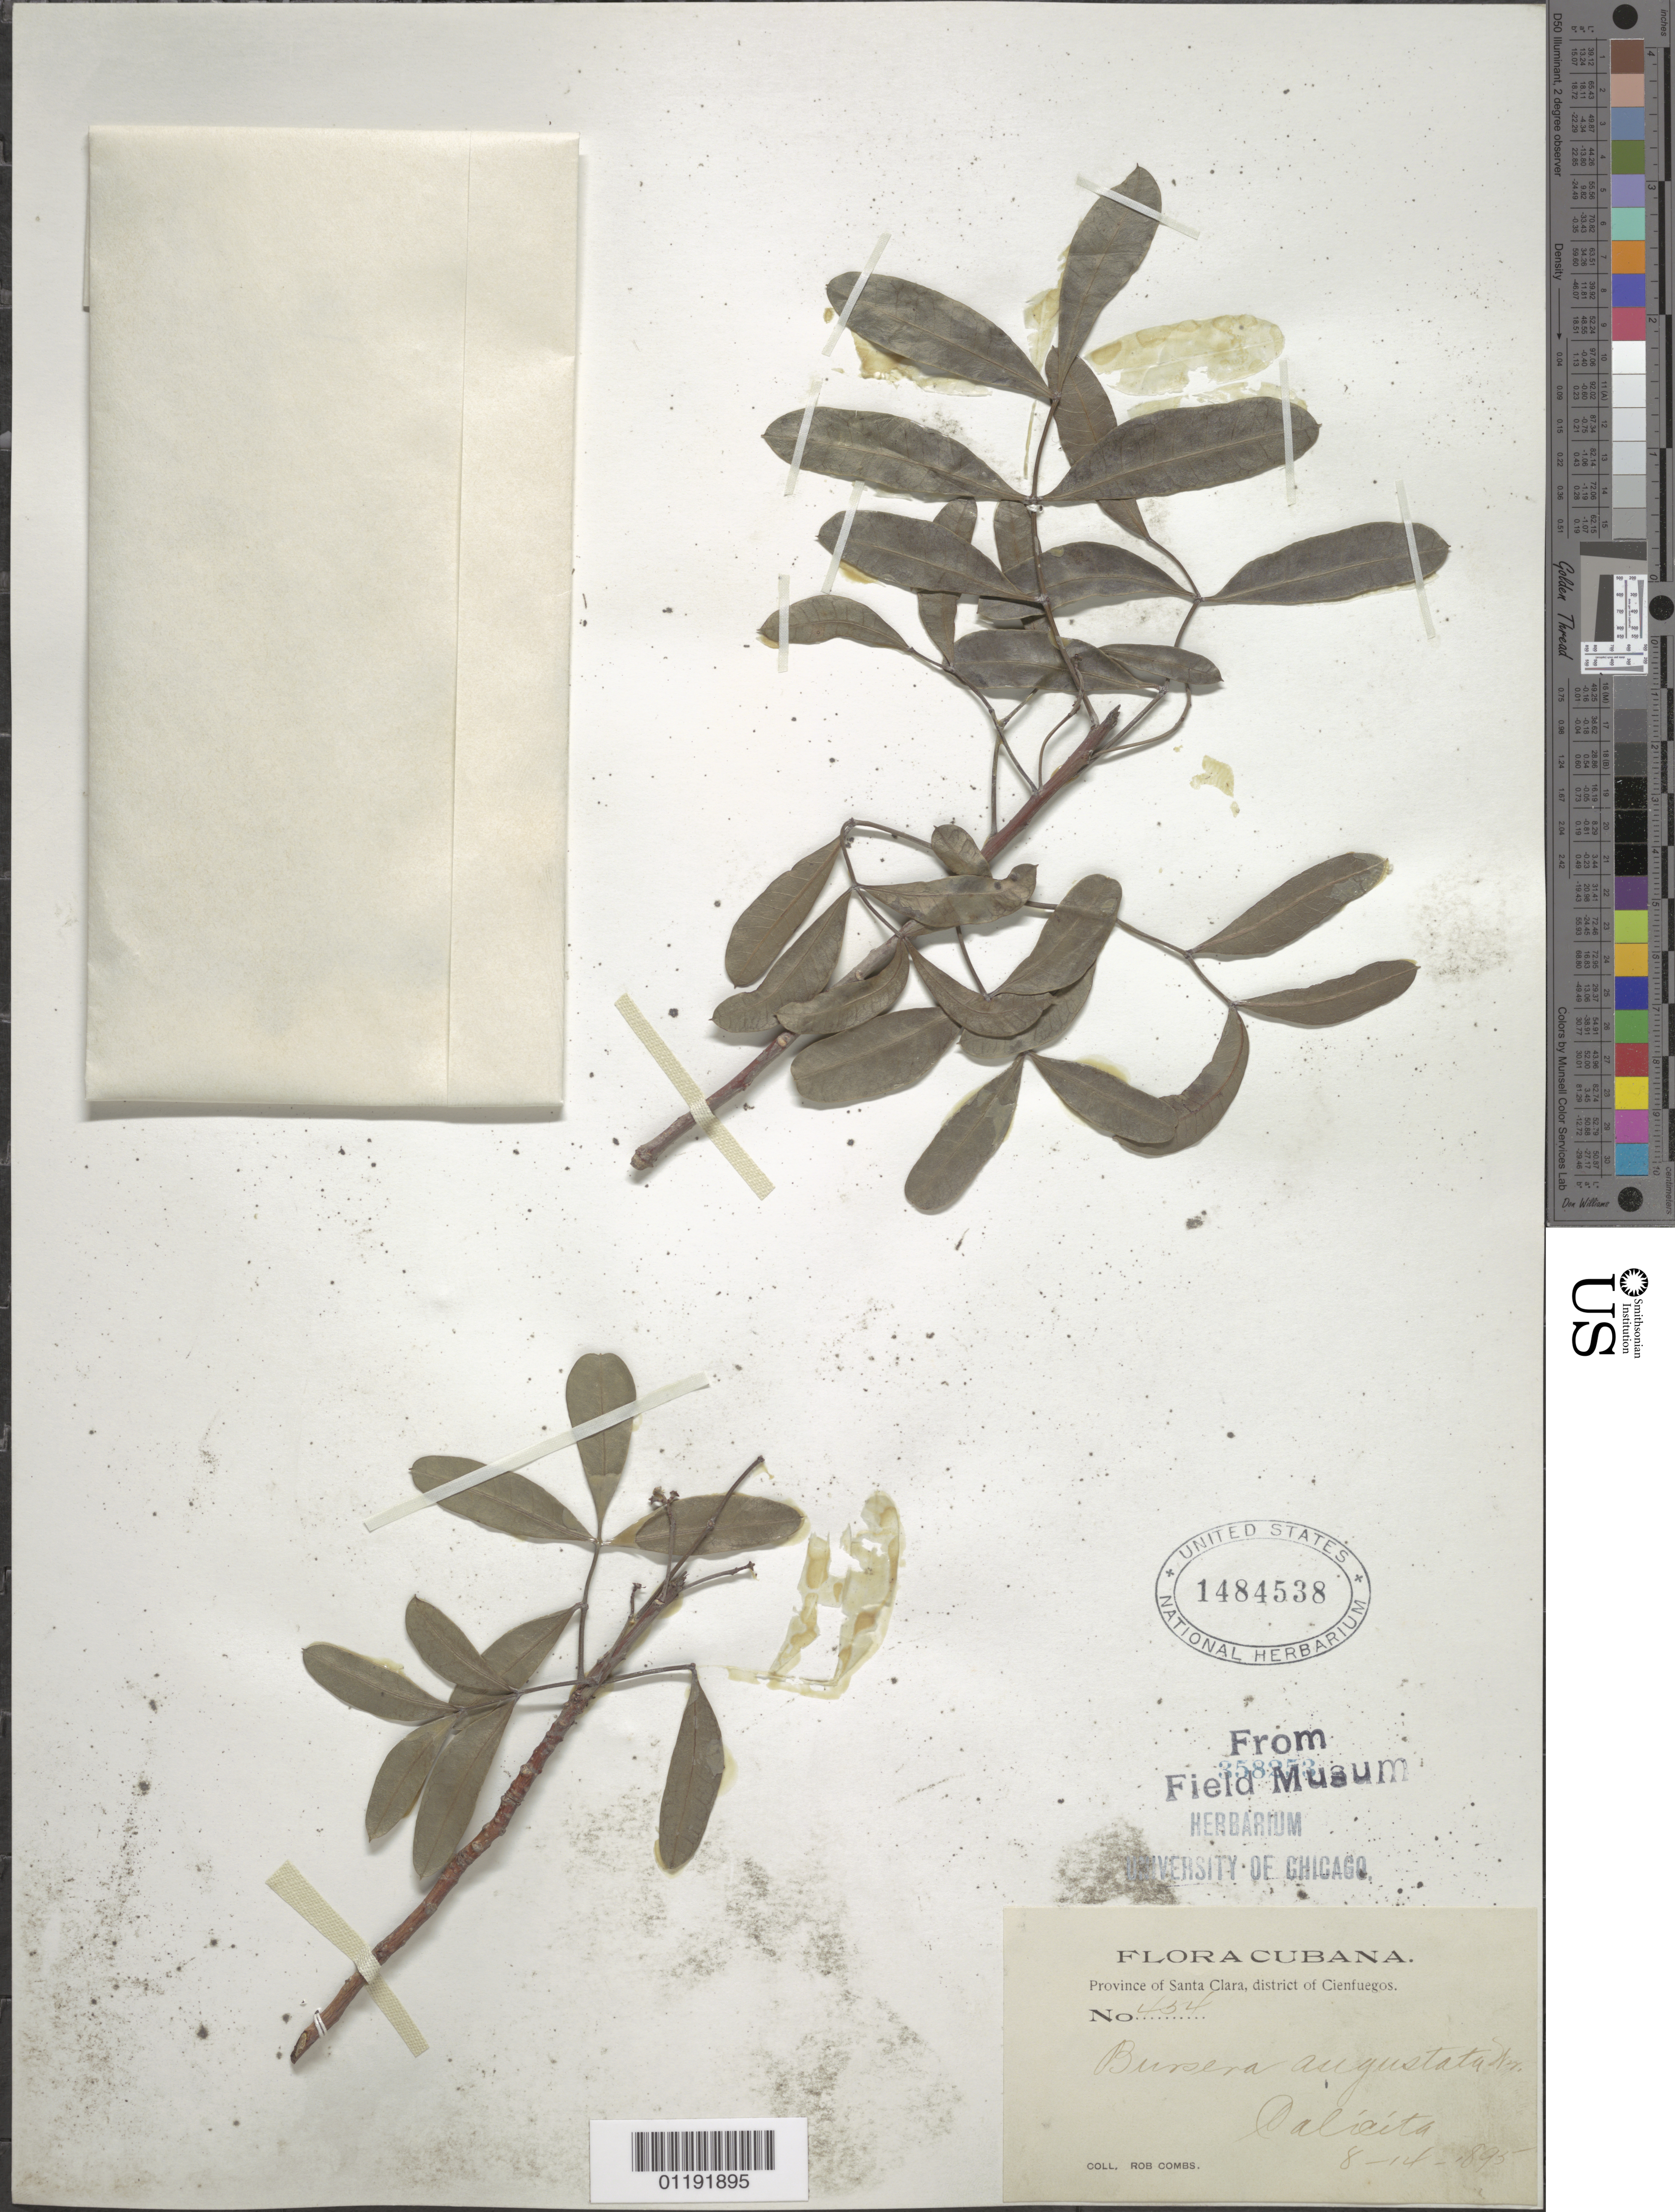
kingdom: Plantae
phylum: Tracheophyta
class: Magnoliopsida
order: Sapindales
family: Burseraceae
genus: Bursera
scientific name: Bursera angustata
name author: Griseb.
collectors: R. Combs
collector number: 454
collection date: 1895-08-14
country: Cuba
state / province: Cienfuegos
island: Cuba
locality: Calicita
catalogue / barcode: US 1484538